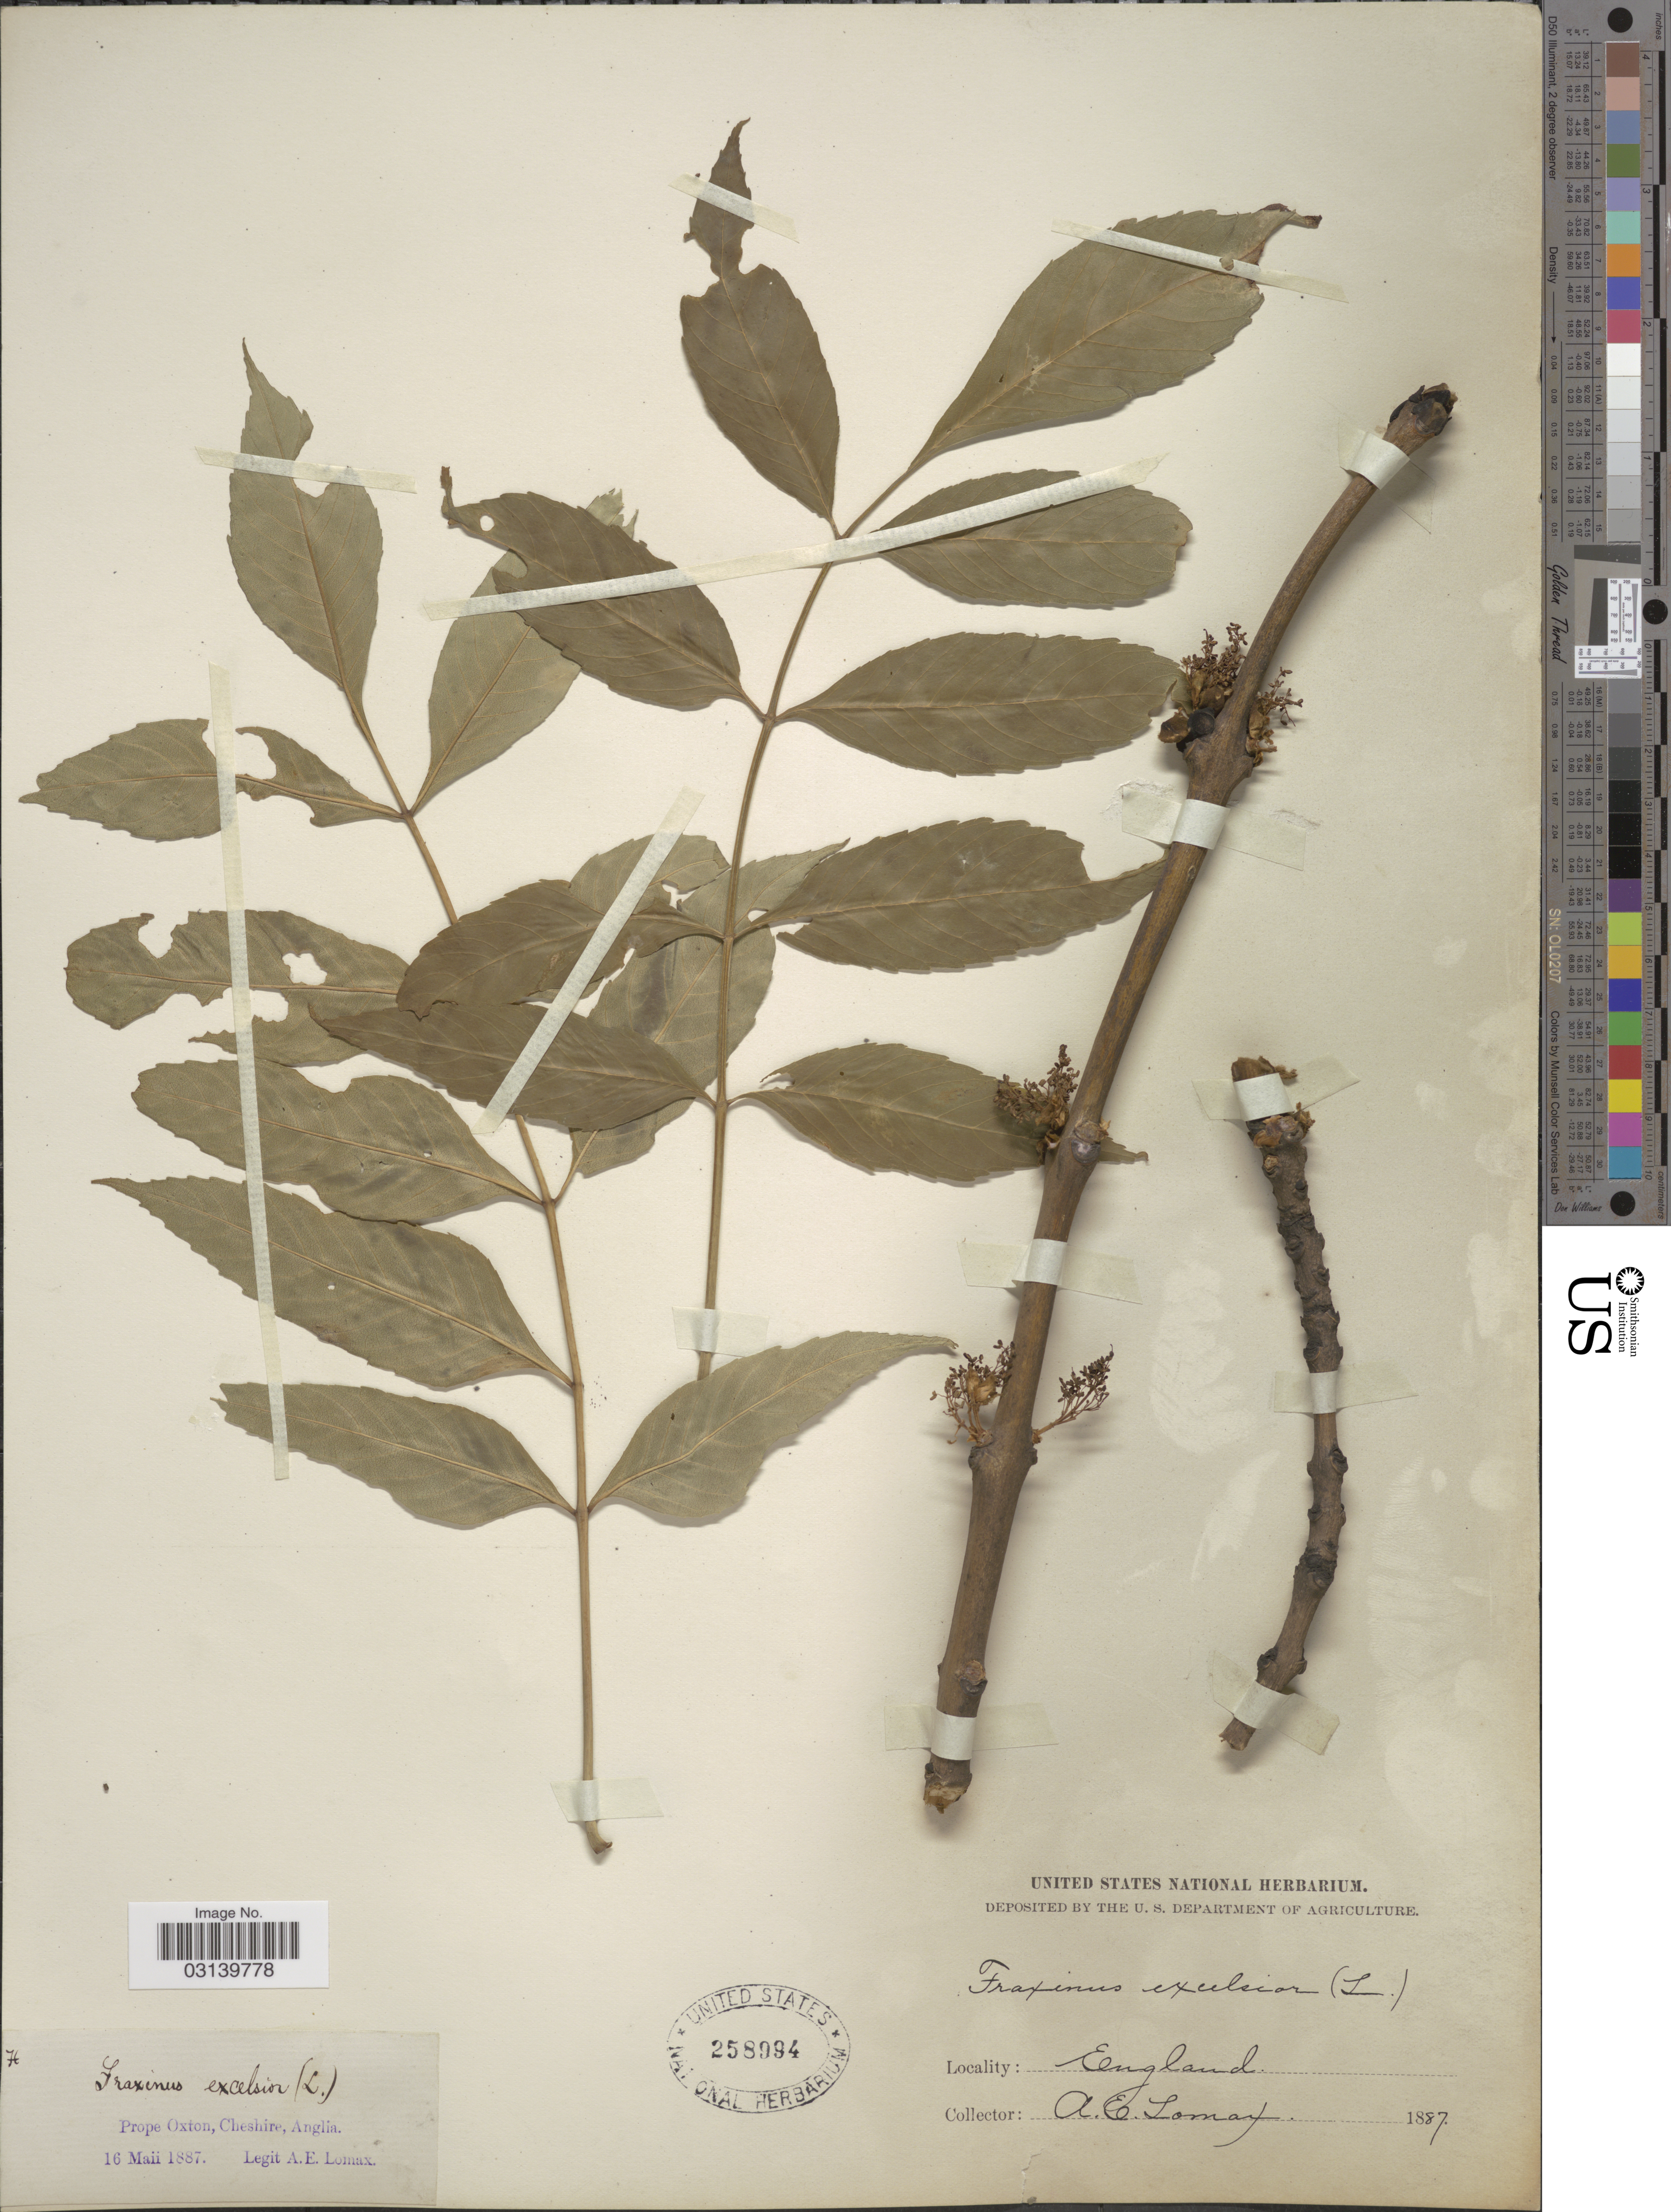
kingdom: Plantae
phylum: Tracheophyta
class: Magnoliopsida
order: Lamiales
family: Oleaceae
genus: Fraxinus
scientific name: Fraxinus excelsior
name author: L.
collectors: A. Lomax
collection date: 1887-05-16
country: United Kingdom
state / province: England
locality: Prope Oxton, Cheshire, Anglia.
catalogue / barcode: US 258994